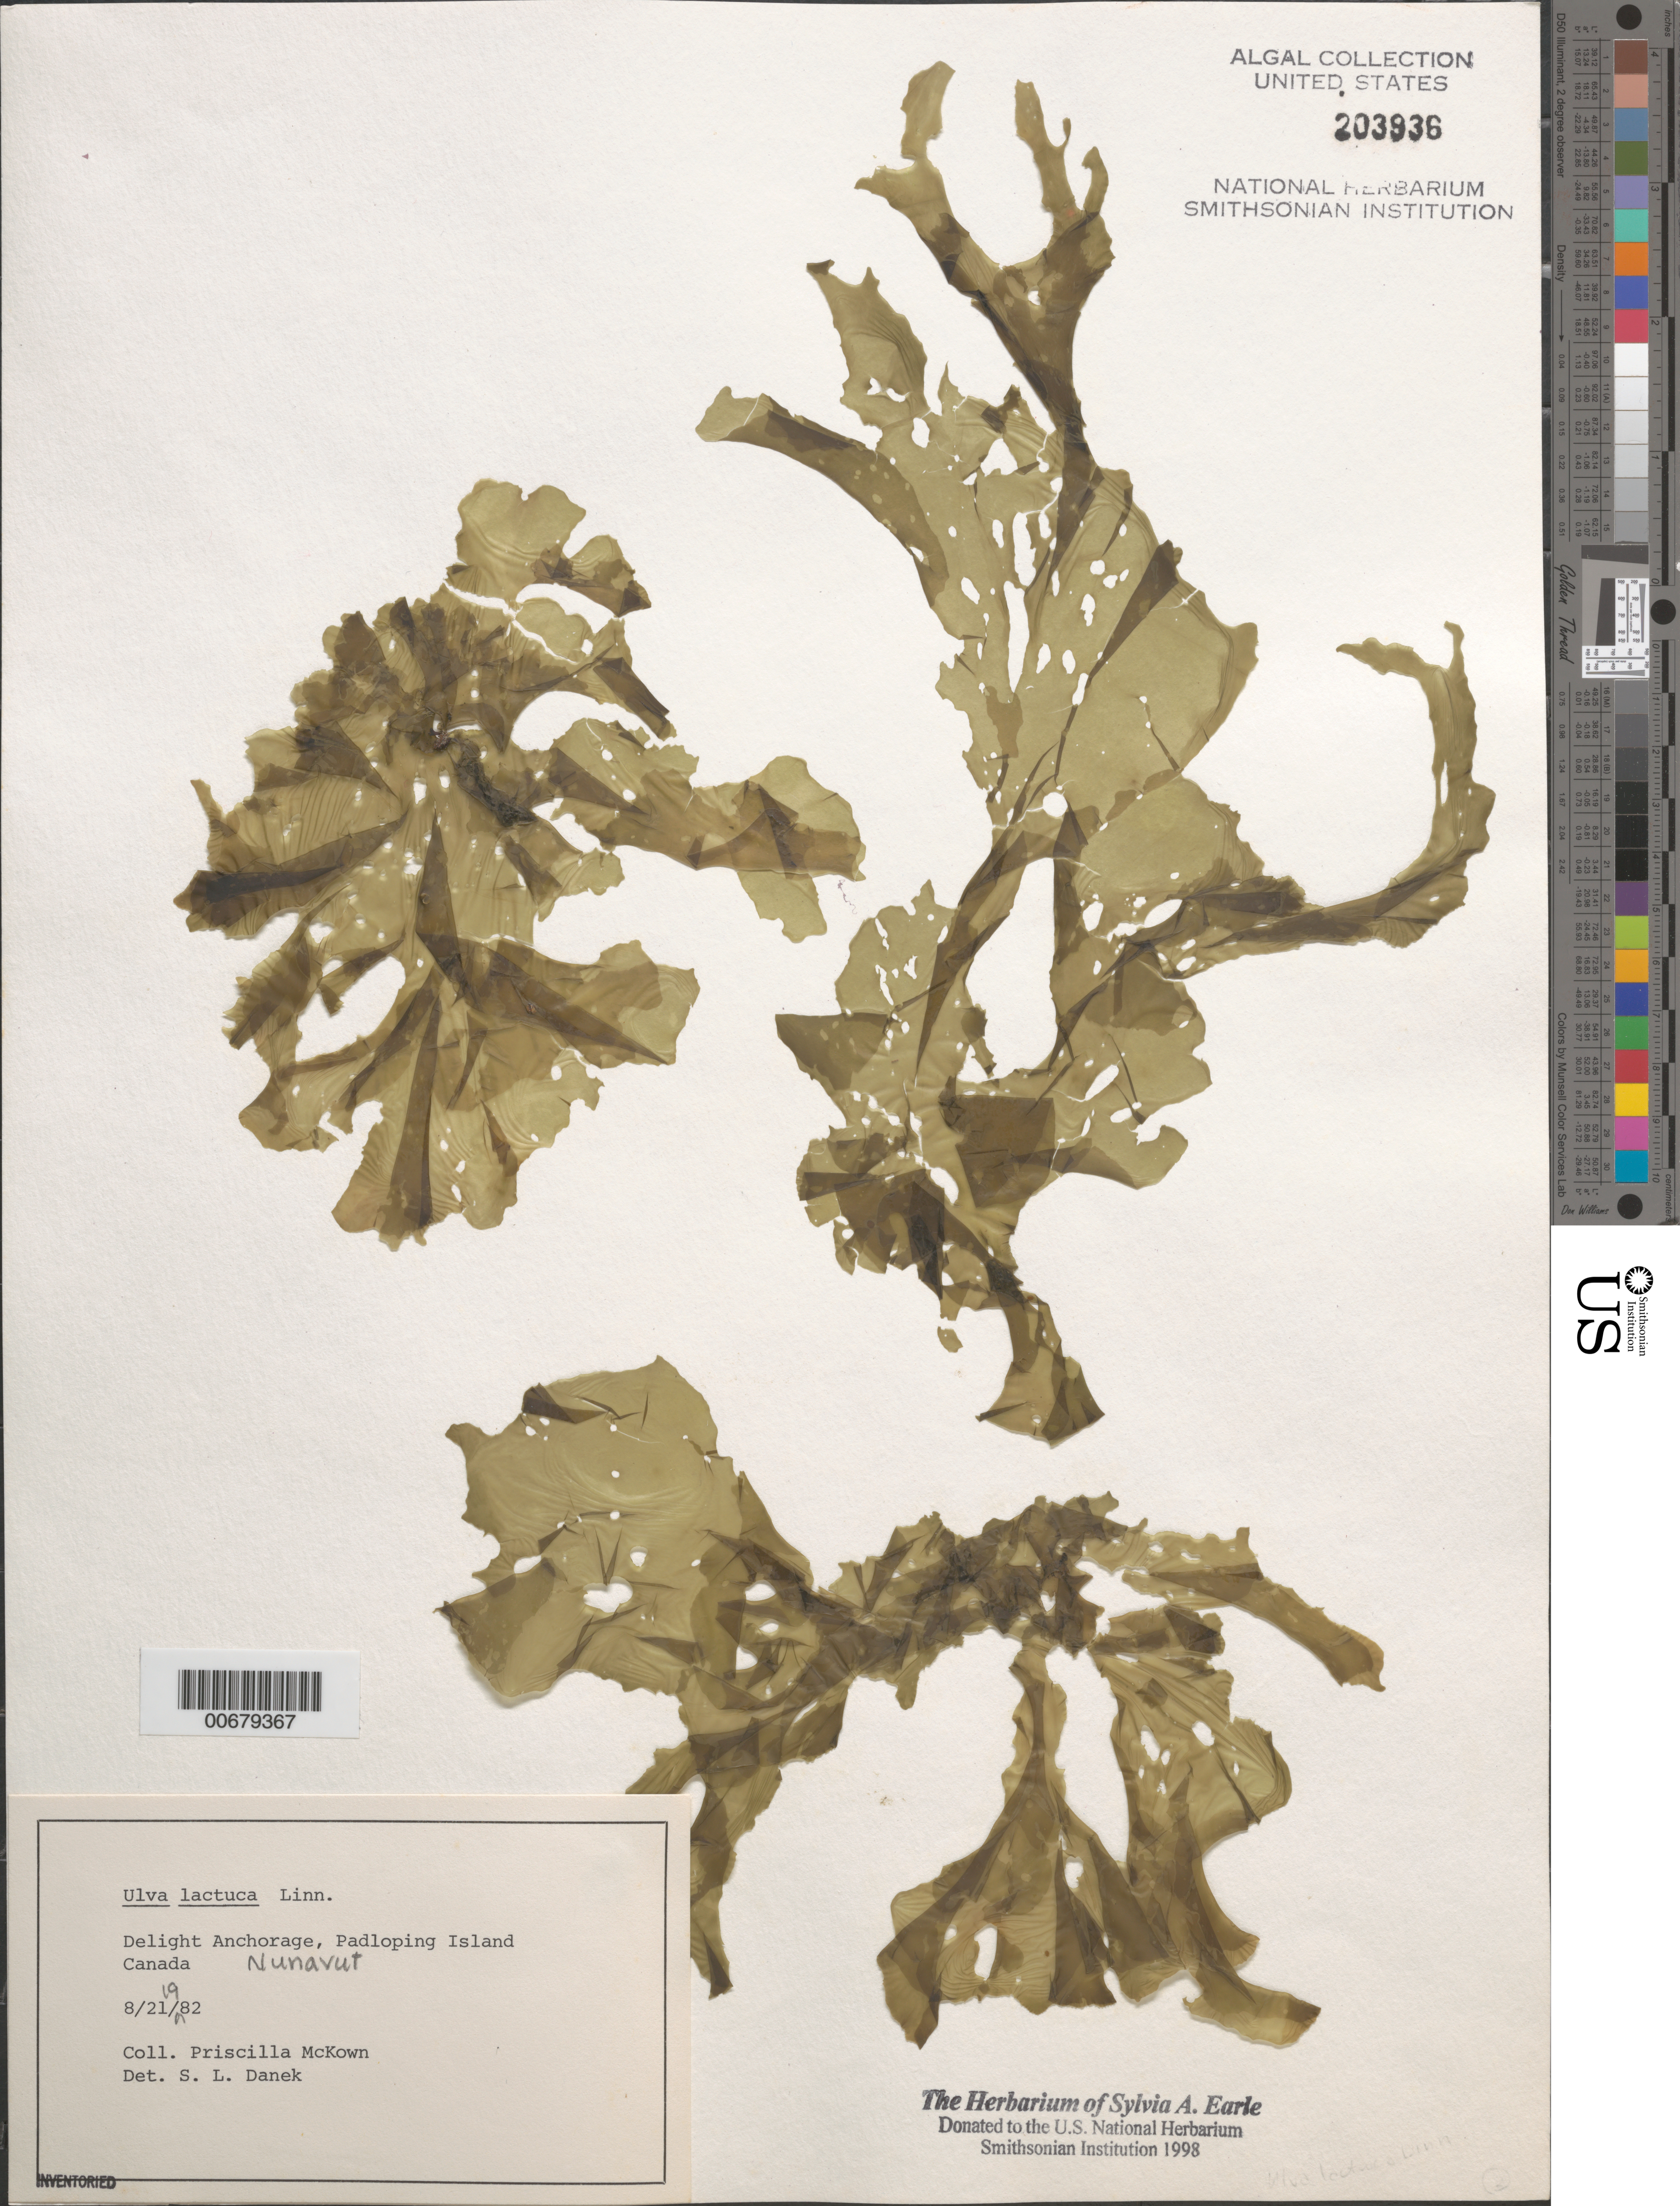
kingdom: Plantae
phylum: Chlorophyta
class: Ulvophyceae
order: Ulvales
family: Ulvaceae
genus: Ulva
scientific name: Ulva lactuca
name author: L.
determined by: Danek, S. L.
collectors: P. McKown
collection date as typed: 21 Aug 1982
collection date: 1982-08-21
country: Canada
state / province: Nunavut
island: Padloping Island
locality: Delight Anchorage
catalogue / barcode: US 203936